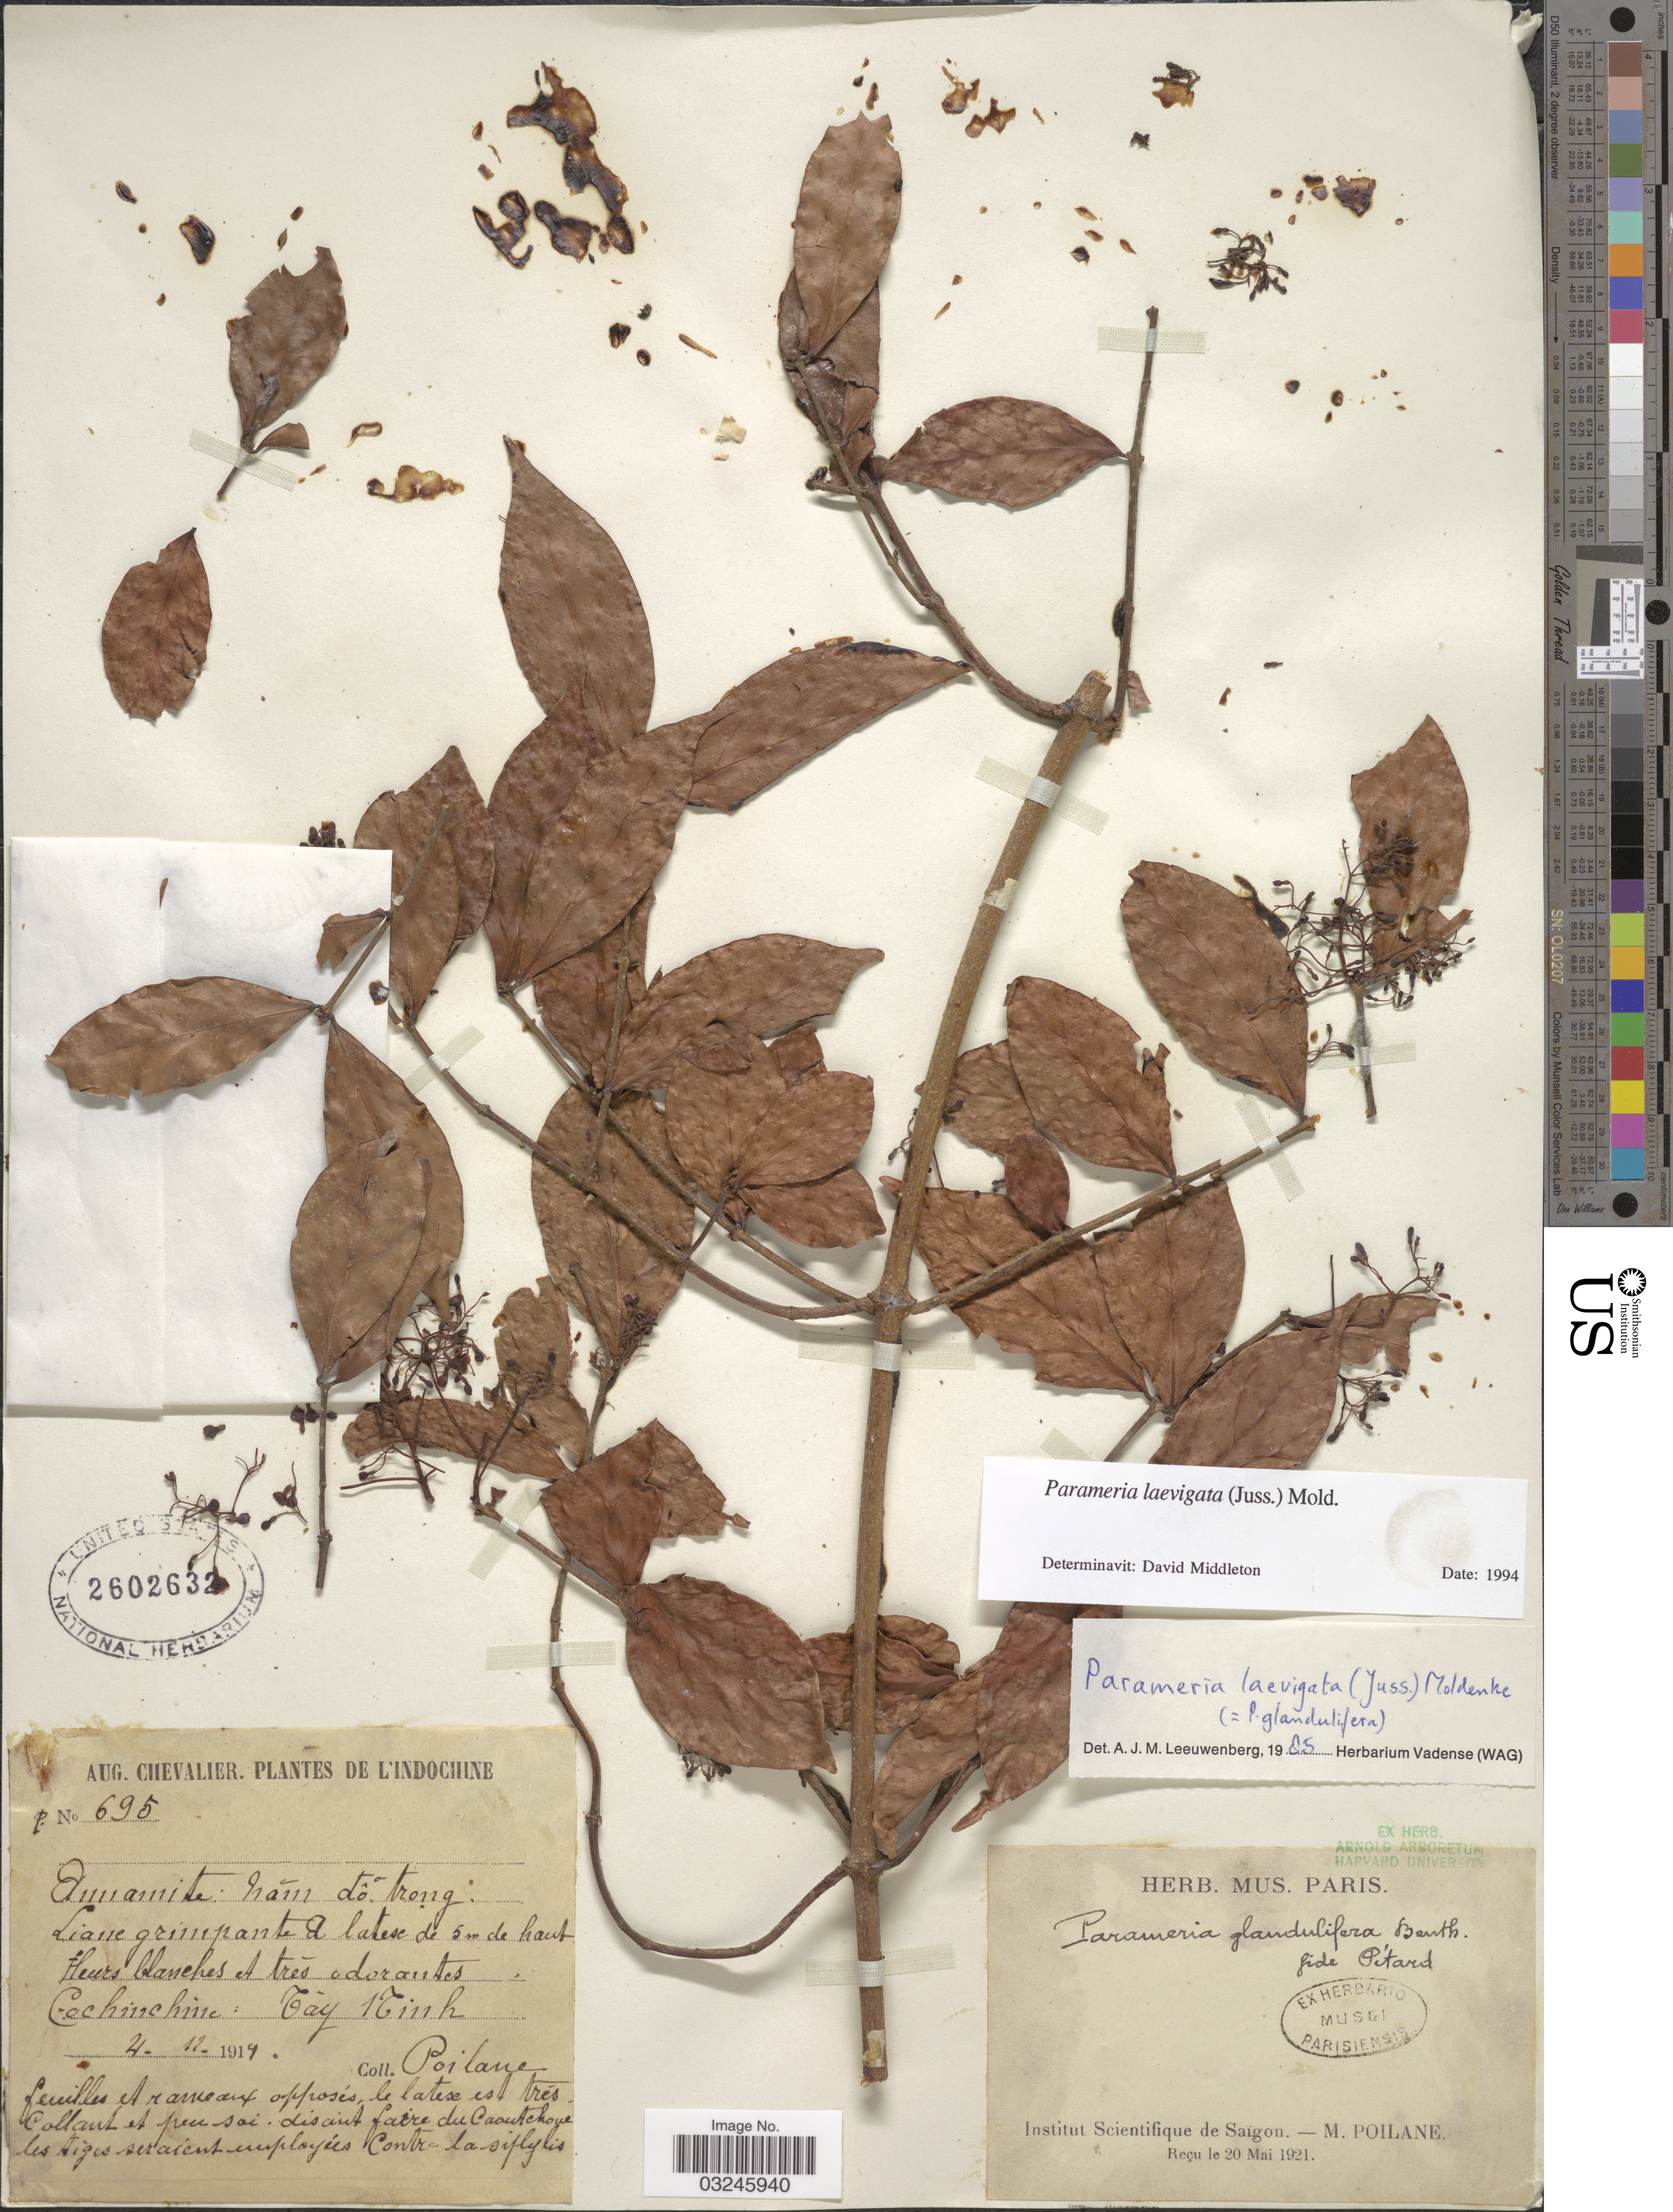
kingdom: Plantae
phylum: Tracheophyta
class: Magnoliopsida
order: Gentianales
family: Apocynaceae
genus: Parameria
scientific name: Parameria laevigata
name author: (Juss.) Moldenke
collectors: M. Poilane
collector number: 695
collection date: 1919-12-04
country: Vietnam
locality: L'Indochine, Cochinchine.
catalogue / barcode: US 2602632